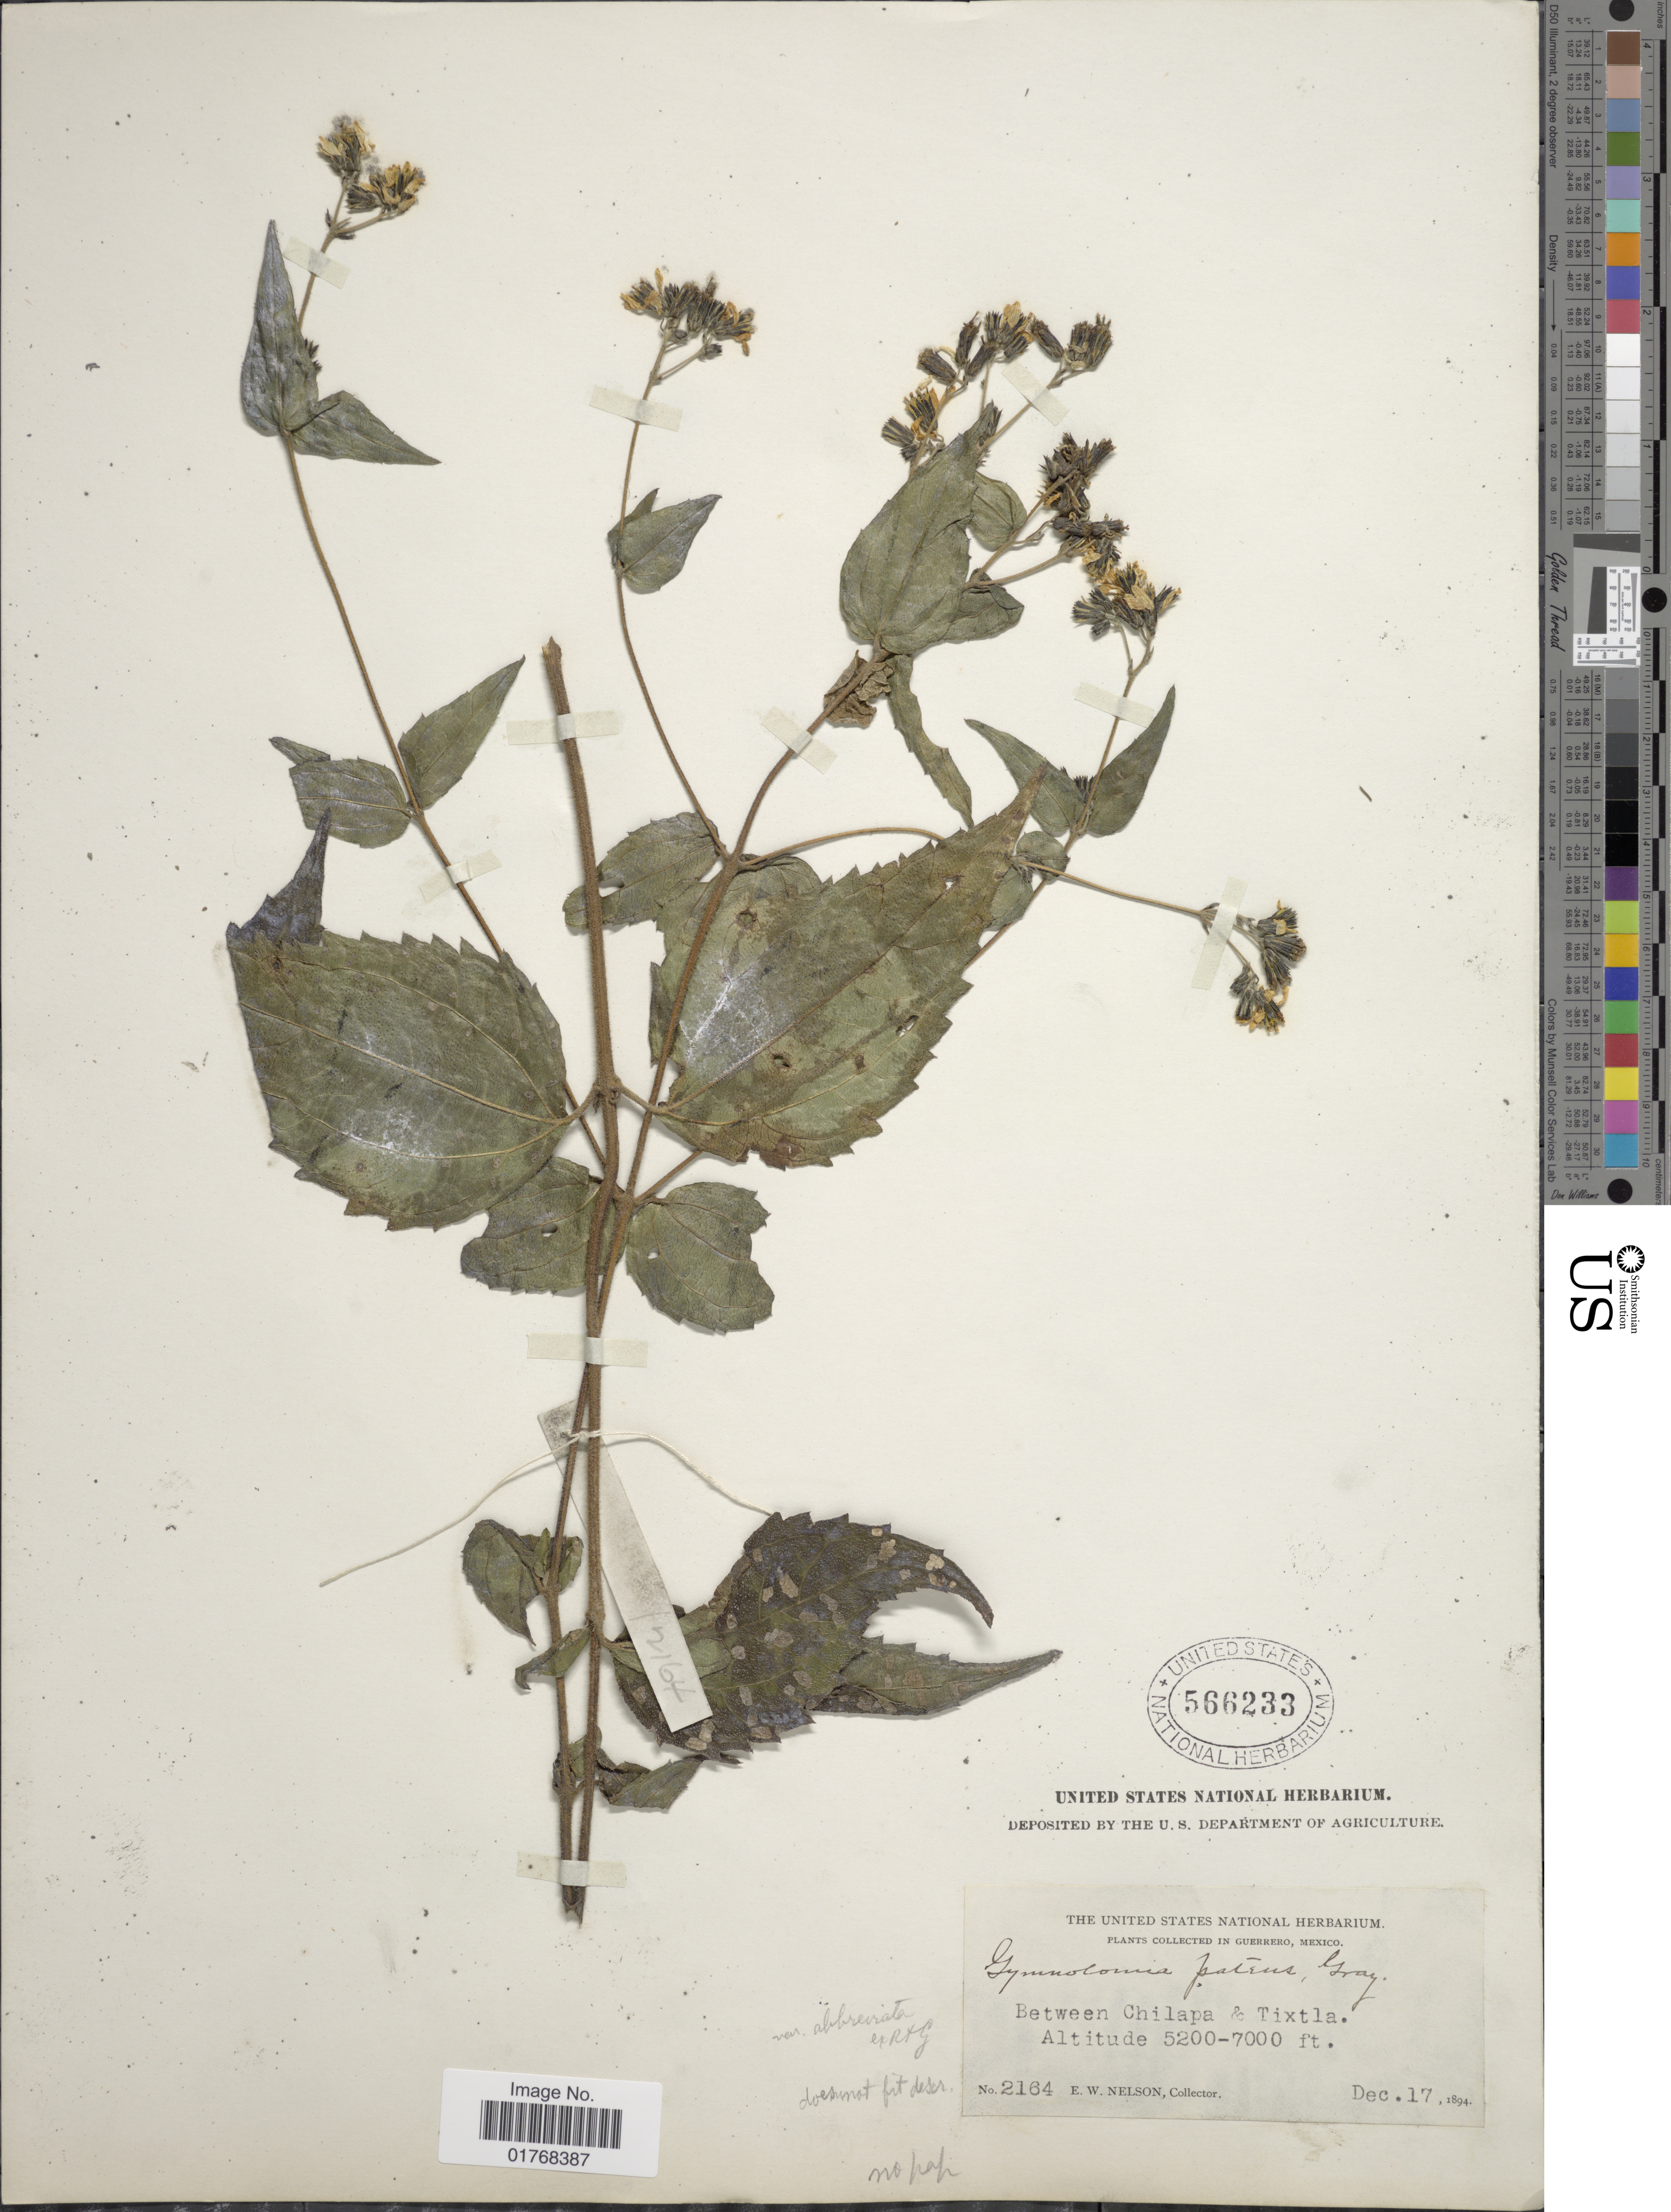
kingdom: Plantae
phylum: Tracheophyta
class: Magnoliopsida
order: Asterales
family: Asteraceae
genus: Viguiera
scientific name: Viguiera sp.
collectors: E. W. Nelson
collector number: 2164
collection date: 1894-12-17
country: Mexico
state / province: Guerrero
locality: Between Chilapa & Tixtla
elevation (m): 1585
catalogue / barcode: US 566233